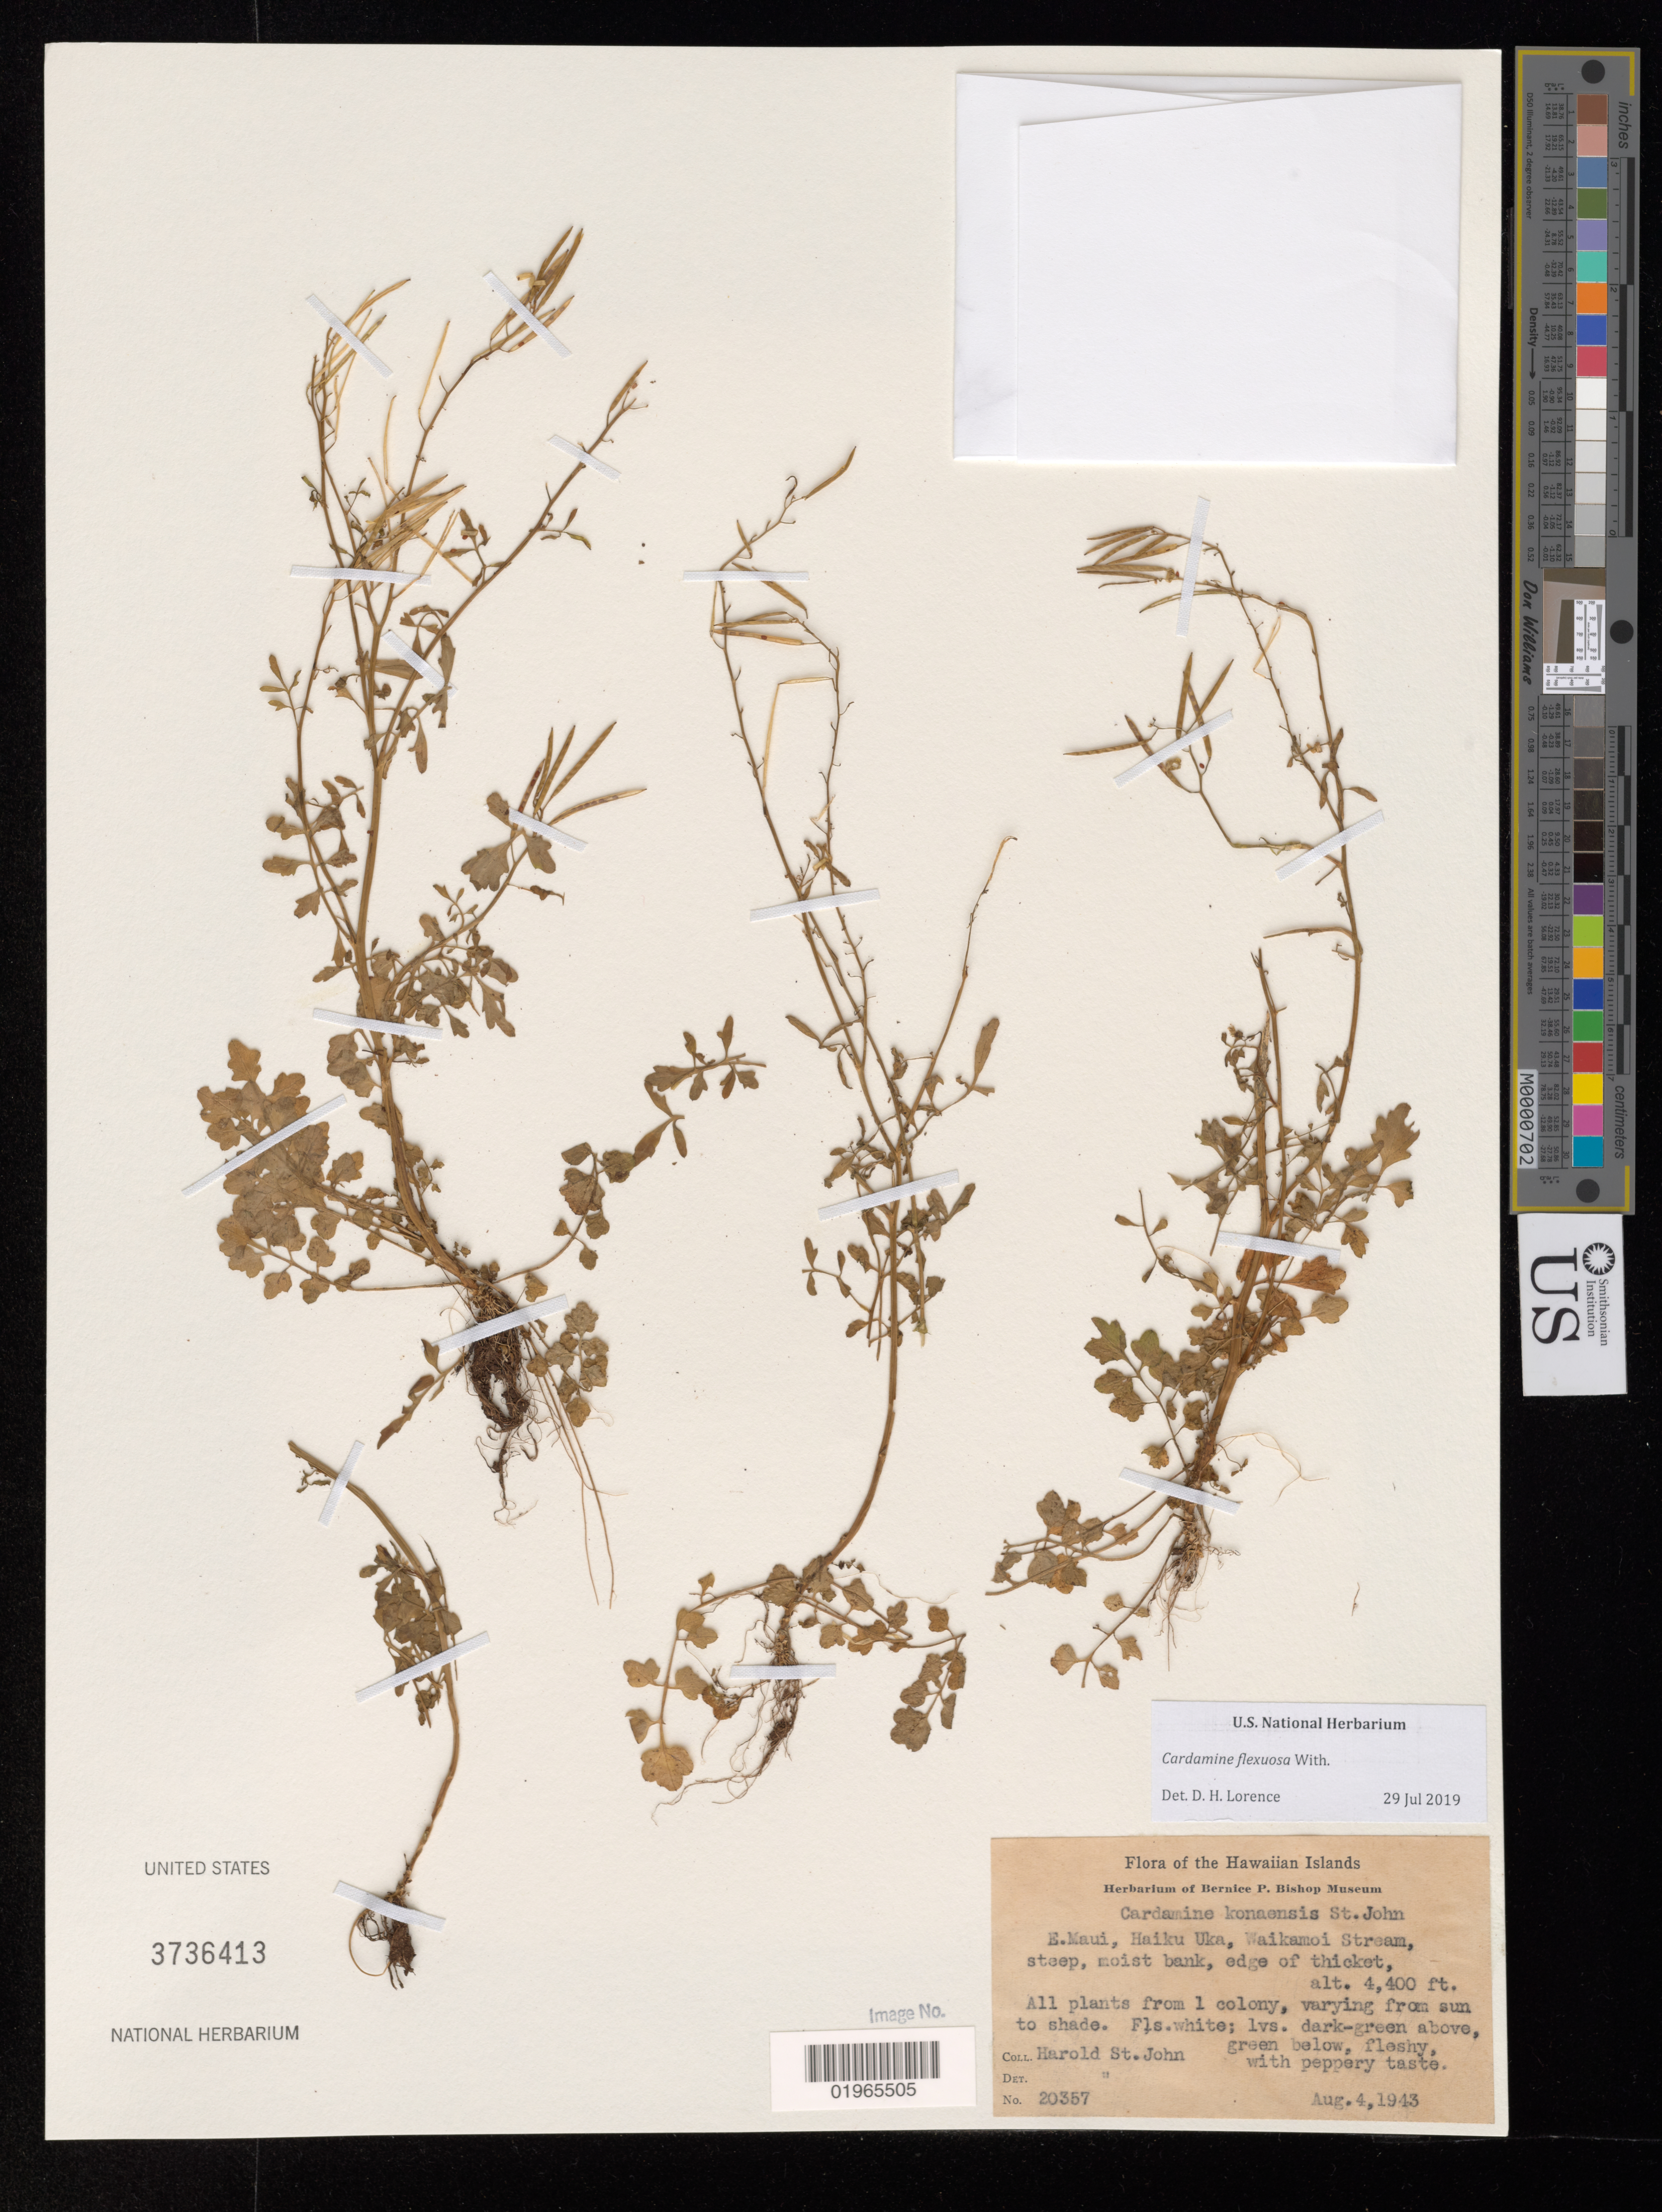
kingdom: Plantae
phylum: Tracheophyta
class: Magnoliopsida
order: Brassicales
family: Brassicaceae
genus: Cardamine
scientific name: Cardamine occulta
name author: Hornem.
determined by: Wagner, W. L., (BOT), Smithsonian Institution - National Museum of Natural History (UNITED STATES)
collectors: H. St. John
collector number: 20357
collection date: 1943-08-04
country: United States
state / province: Hawaii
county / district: Maui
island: Maui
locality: E. Maui, Haiku Uka, Waikamoi Stream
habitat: Steep, moist bank, edge of thicket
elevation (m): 1341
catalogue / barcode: US 3736413